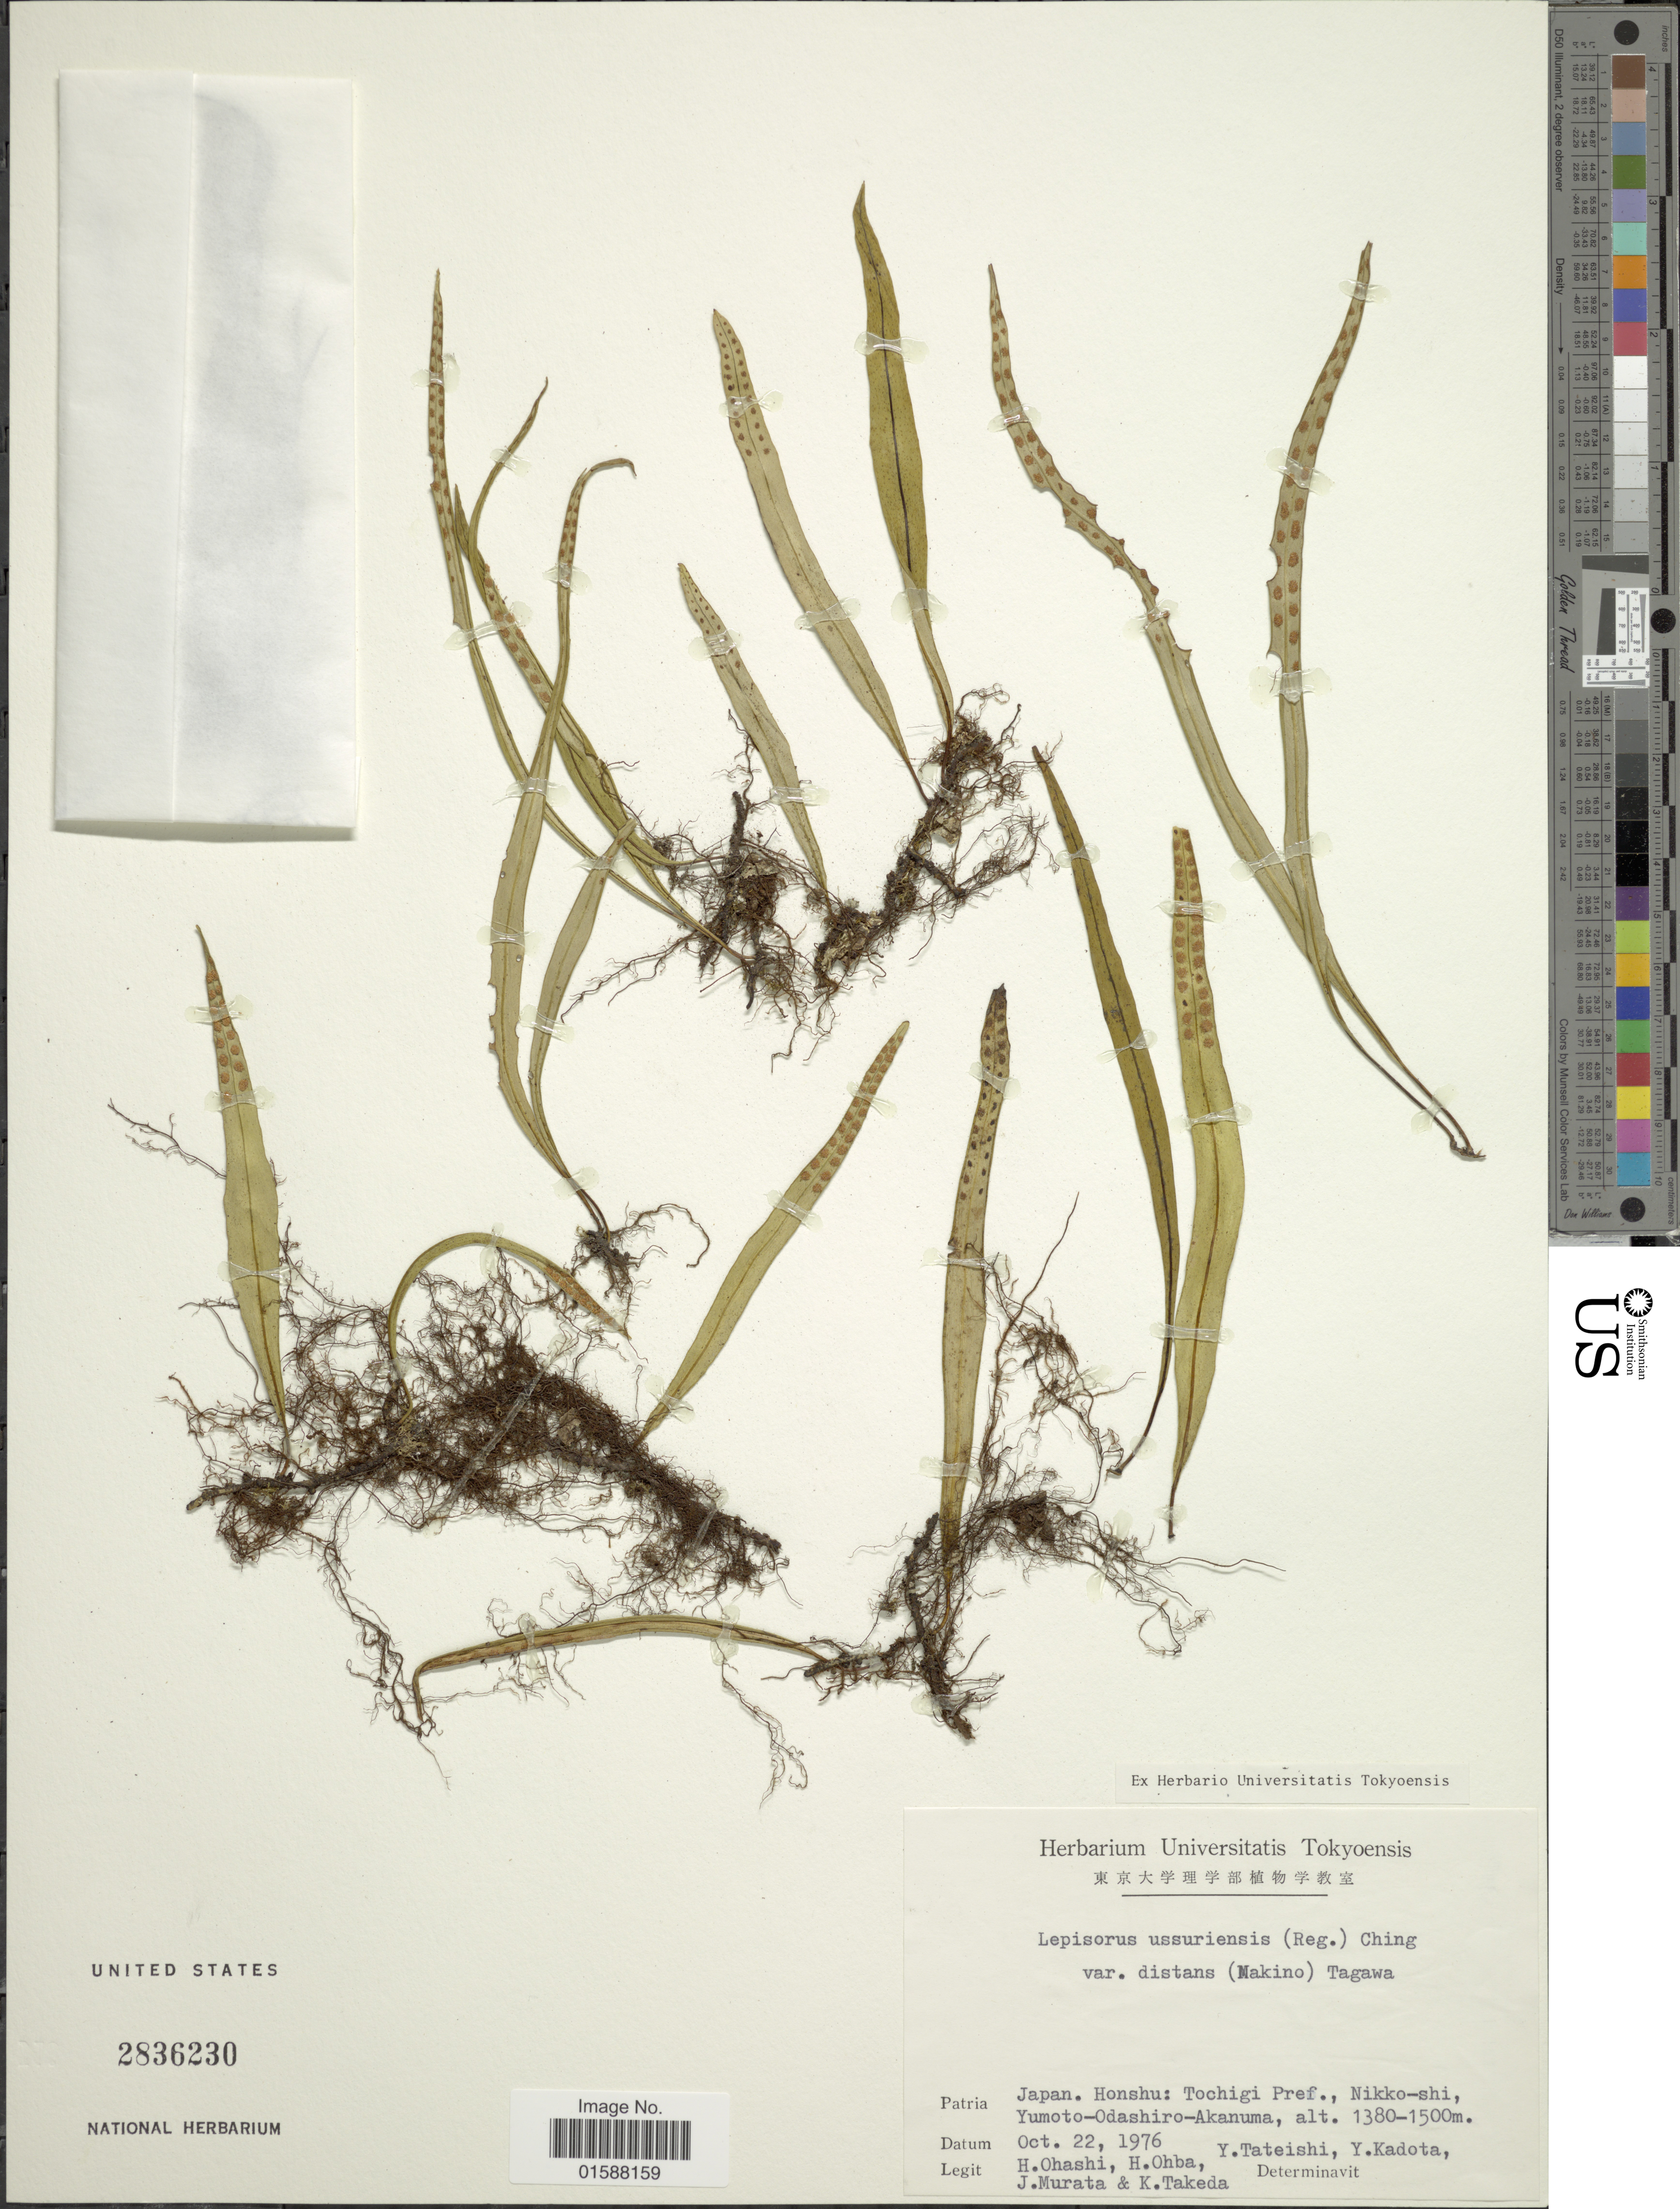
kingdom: Plantae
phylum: Tracheophyta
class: Polypodiopsida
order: Polypodiales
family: Polypodiaceae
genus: Lepisorus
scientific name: Lepisorus ussuriensis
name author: (Regel & Mack.) Ching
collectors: H. Ohashi, H. Ohba, Y. Tateishi, Y. Kadota & et al.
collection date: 1976-10-22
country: Japan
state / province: Totigi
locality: Honshu: Tochigi Pref., Nikko-shi, Yumoto-Odashiro-Akanuma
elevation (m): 1380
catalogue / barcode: US 2836230